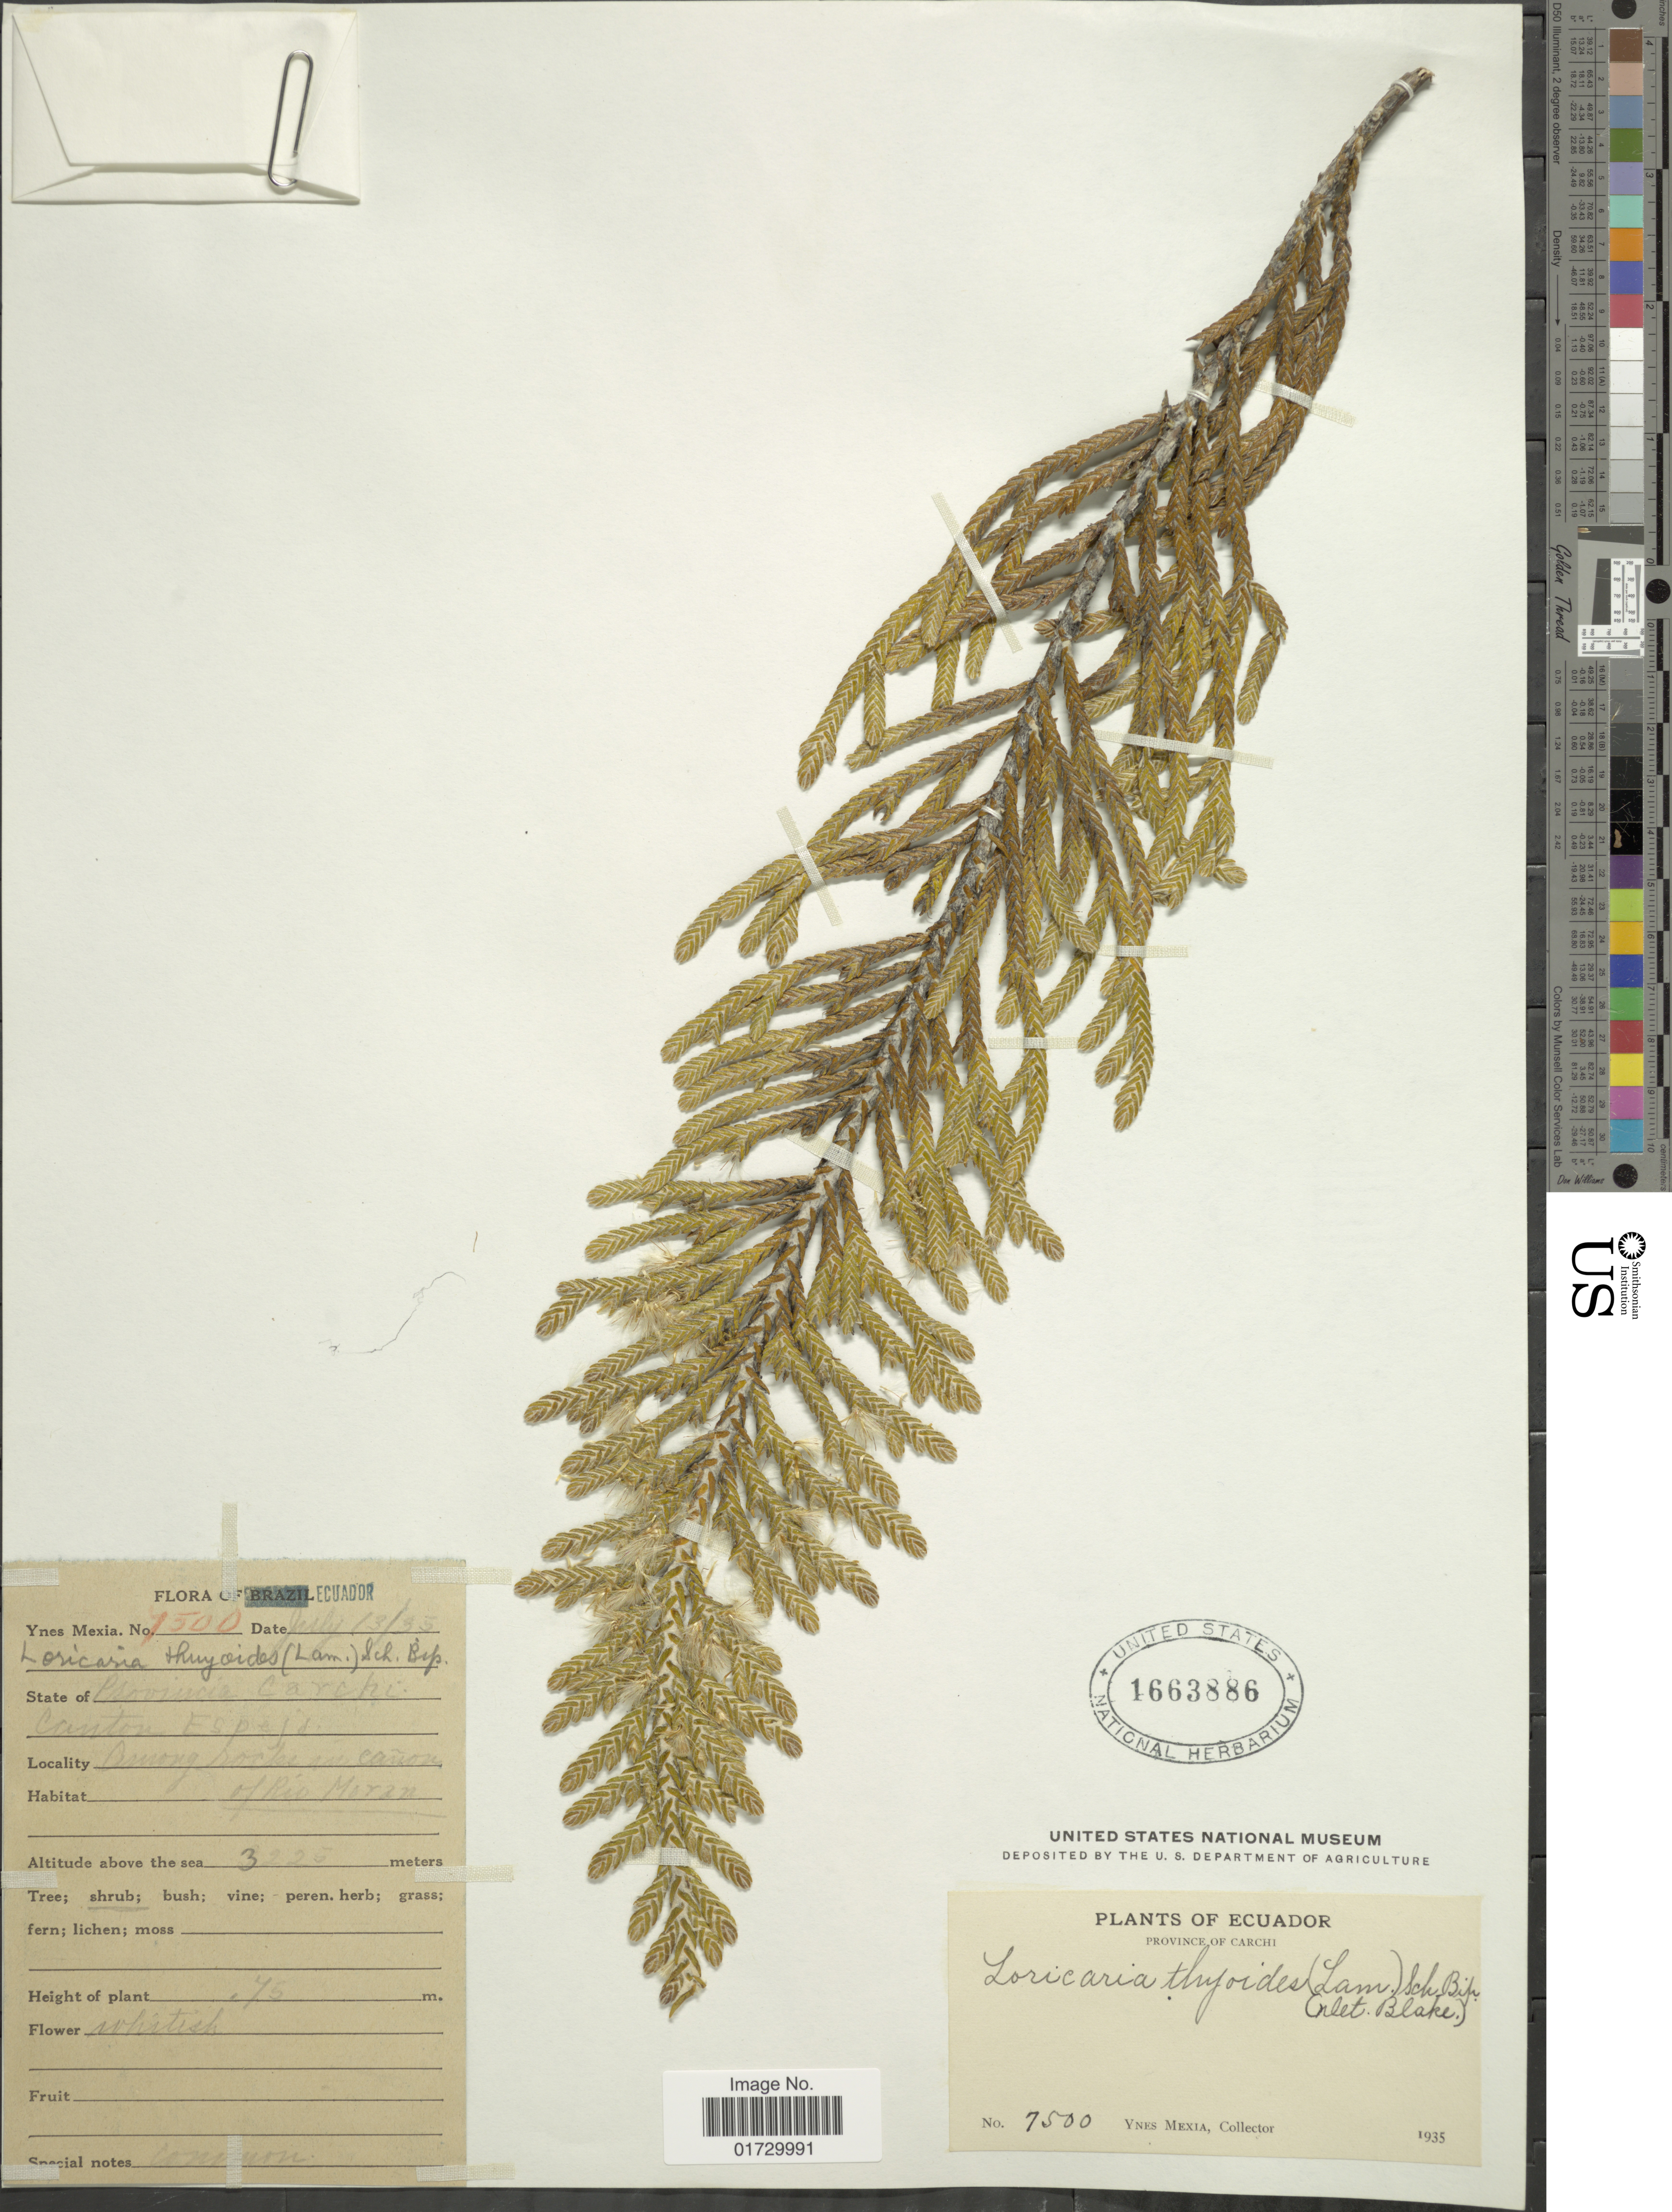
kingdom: Plantae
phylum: Tracheophyta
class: Magnoliopsida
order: Asterales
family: Asteraceae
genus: Loricaria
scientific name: Loricaria thuyoides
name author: (Lam.) Sch. Bip.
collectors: Y. Mexia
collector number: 7500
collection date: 1935-07-13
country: Ecuador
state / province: Carchi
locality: Canton Espeja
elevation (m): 3225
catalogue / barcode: US 1663886